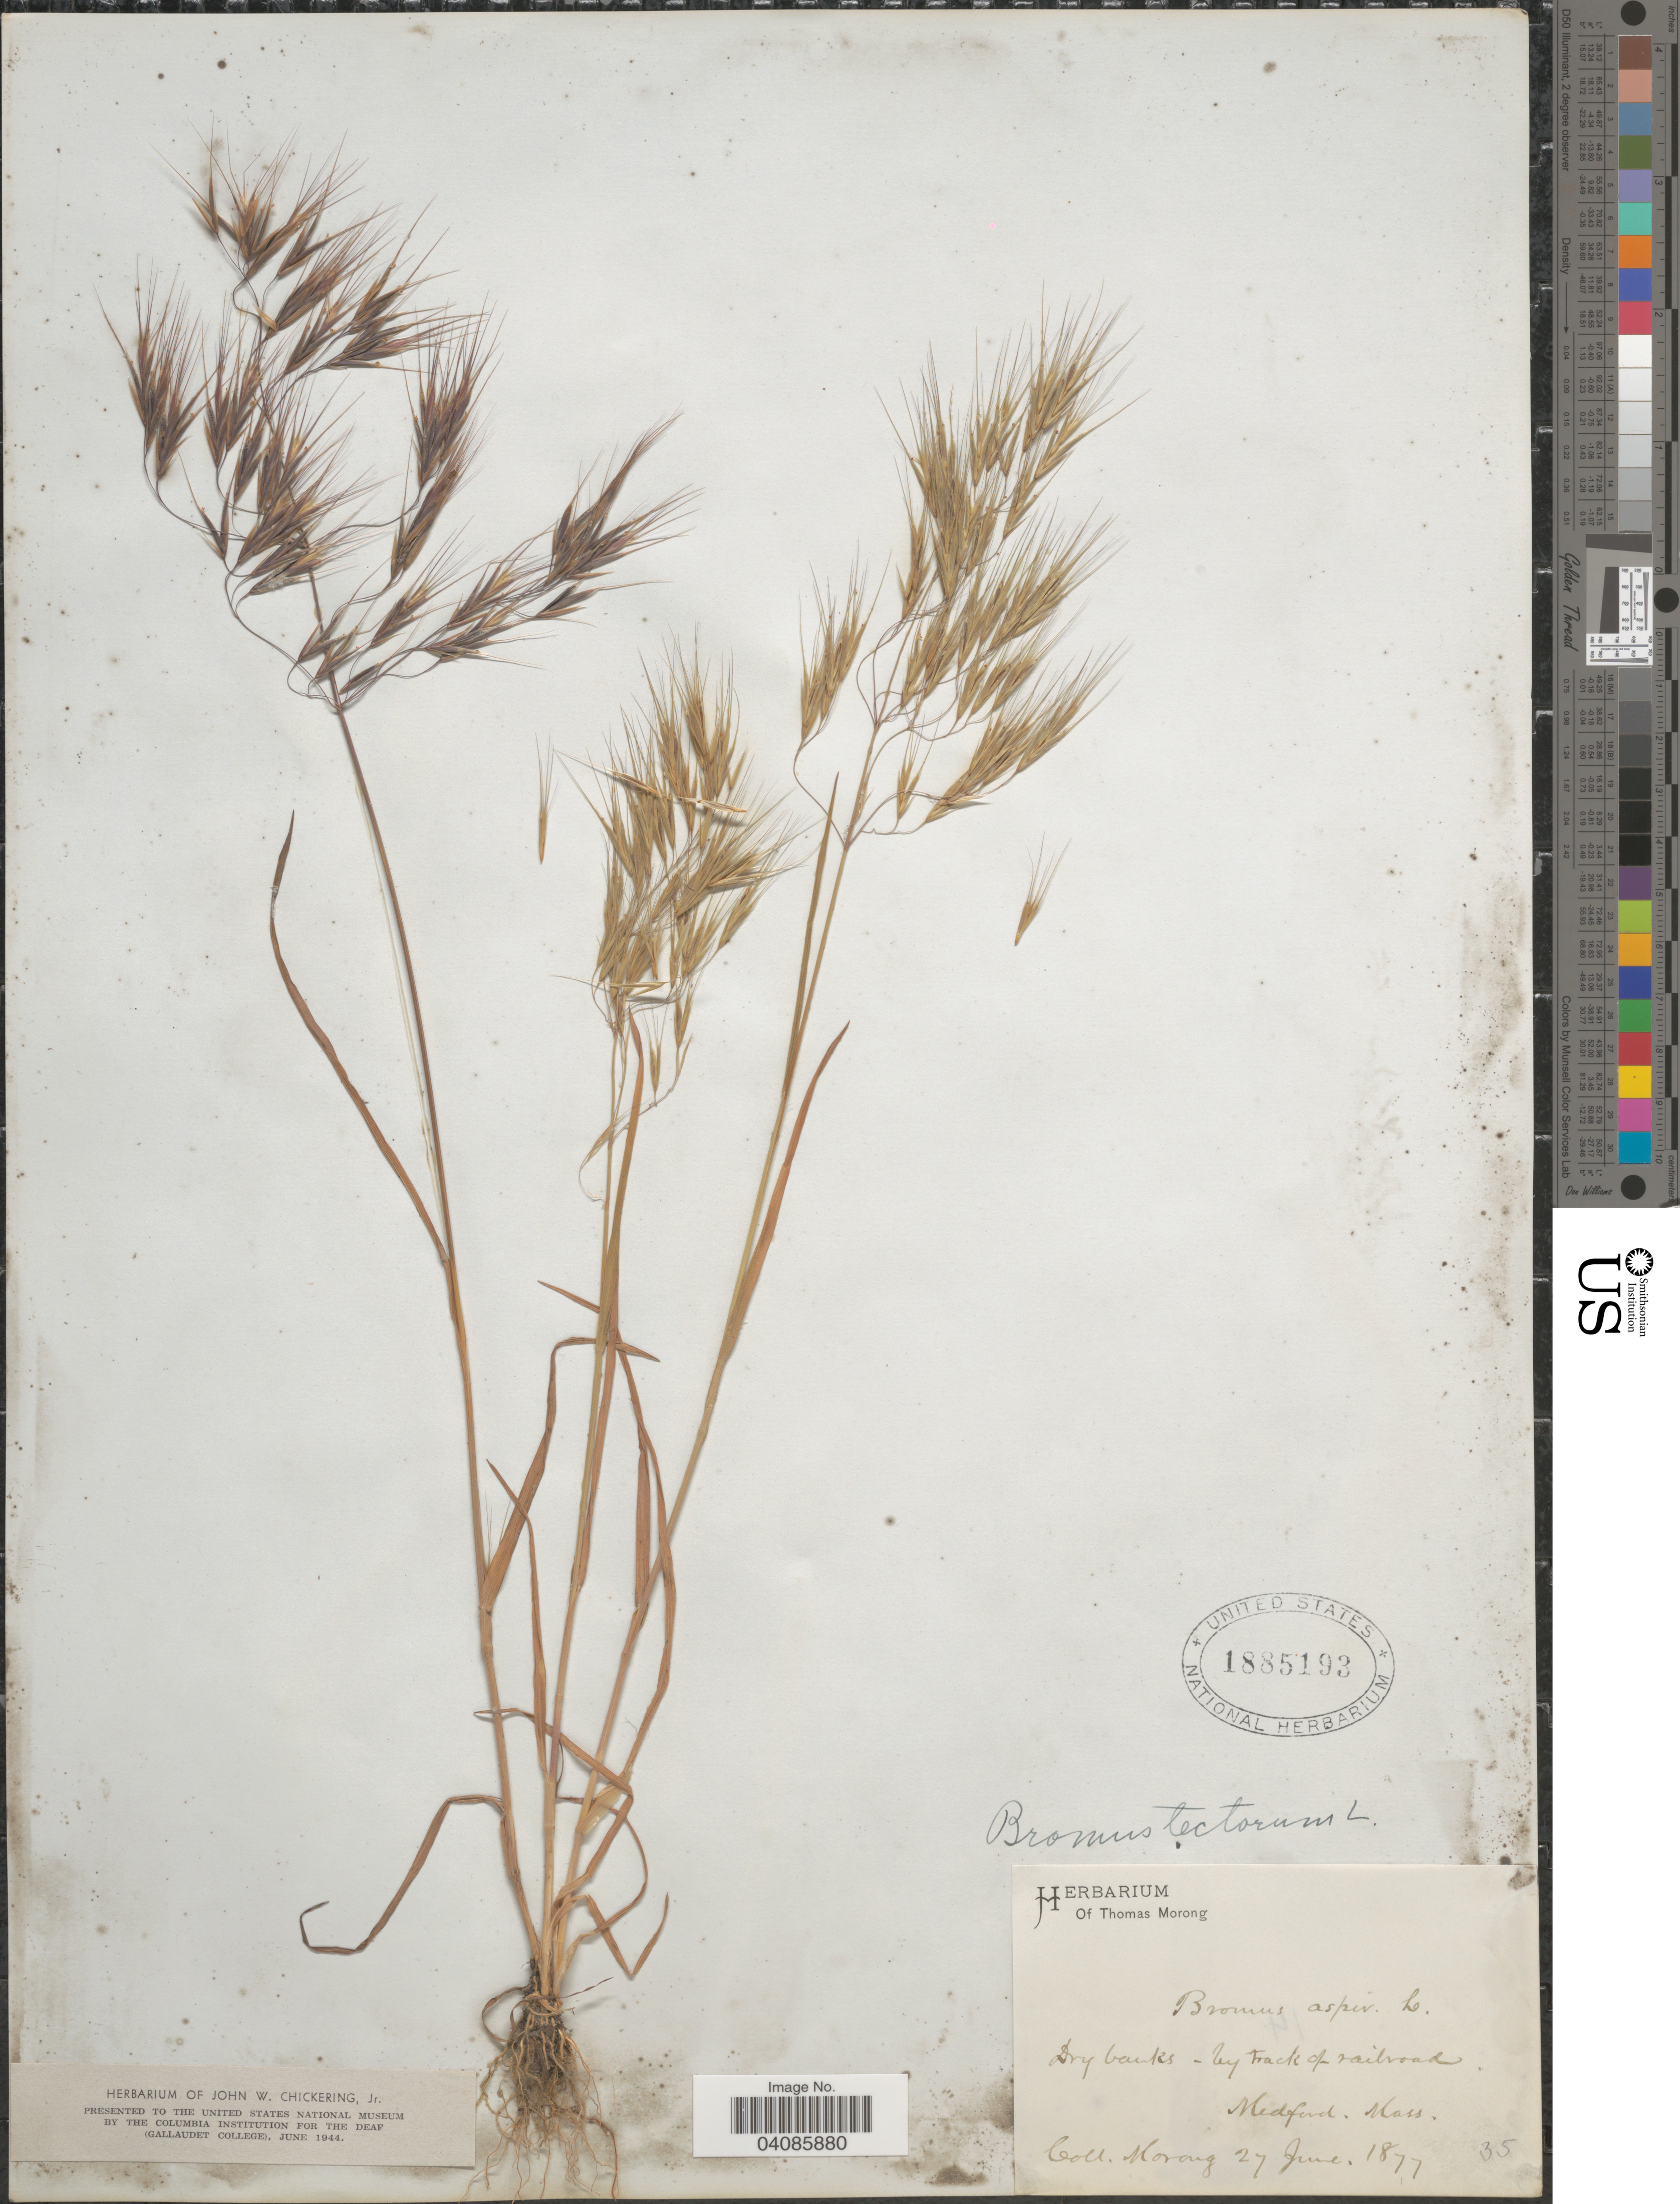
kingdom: Plantae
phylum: Tracheophyta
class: Liliopsida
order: Poales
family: Poaceae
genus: Bromus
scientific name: Bromus tectorum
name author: L.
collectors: Morong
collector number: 35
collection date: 1877-06-27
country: United States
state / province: Massachusetts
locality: Dry banks - by track of railroad. Medford.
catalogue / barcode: US 1885193